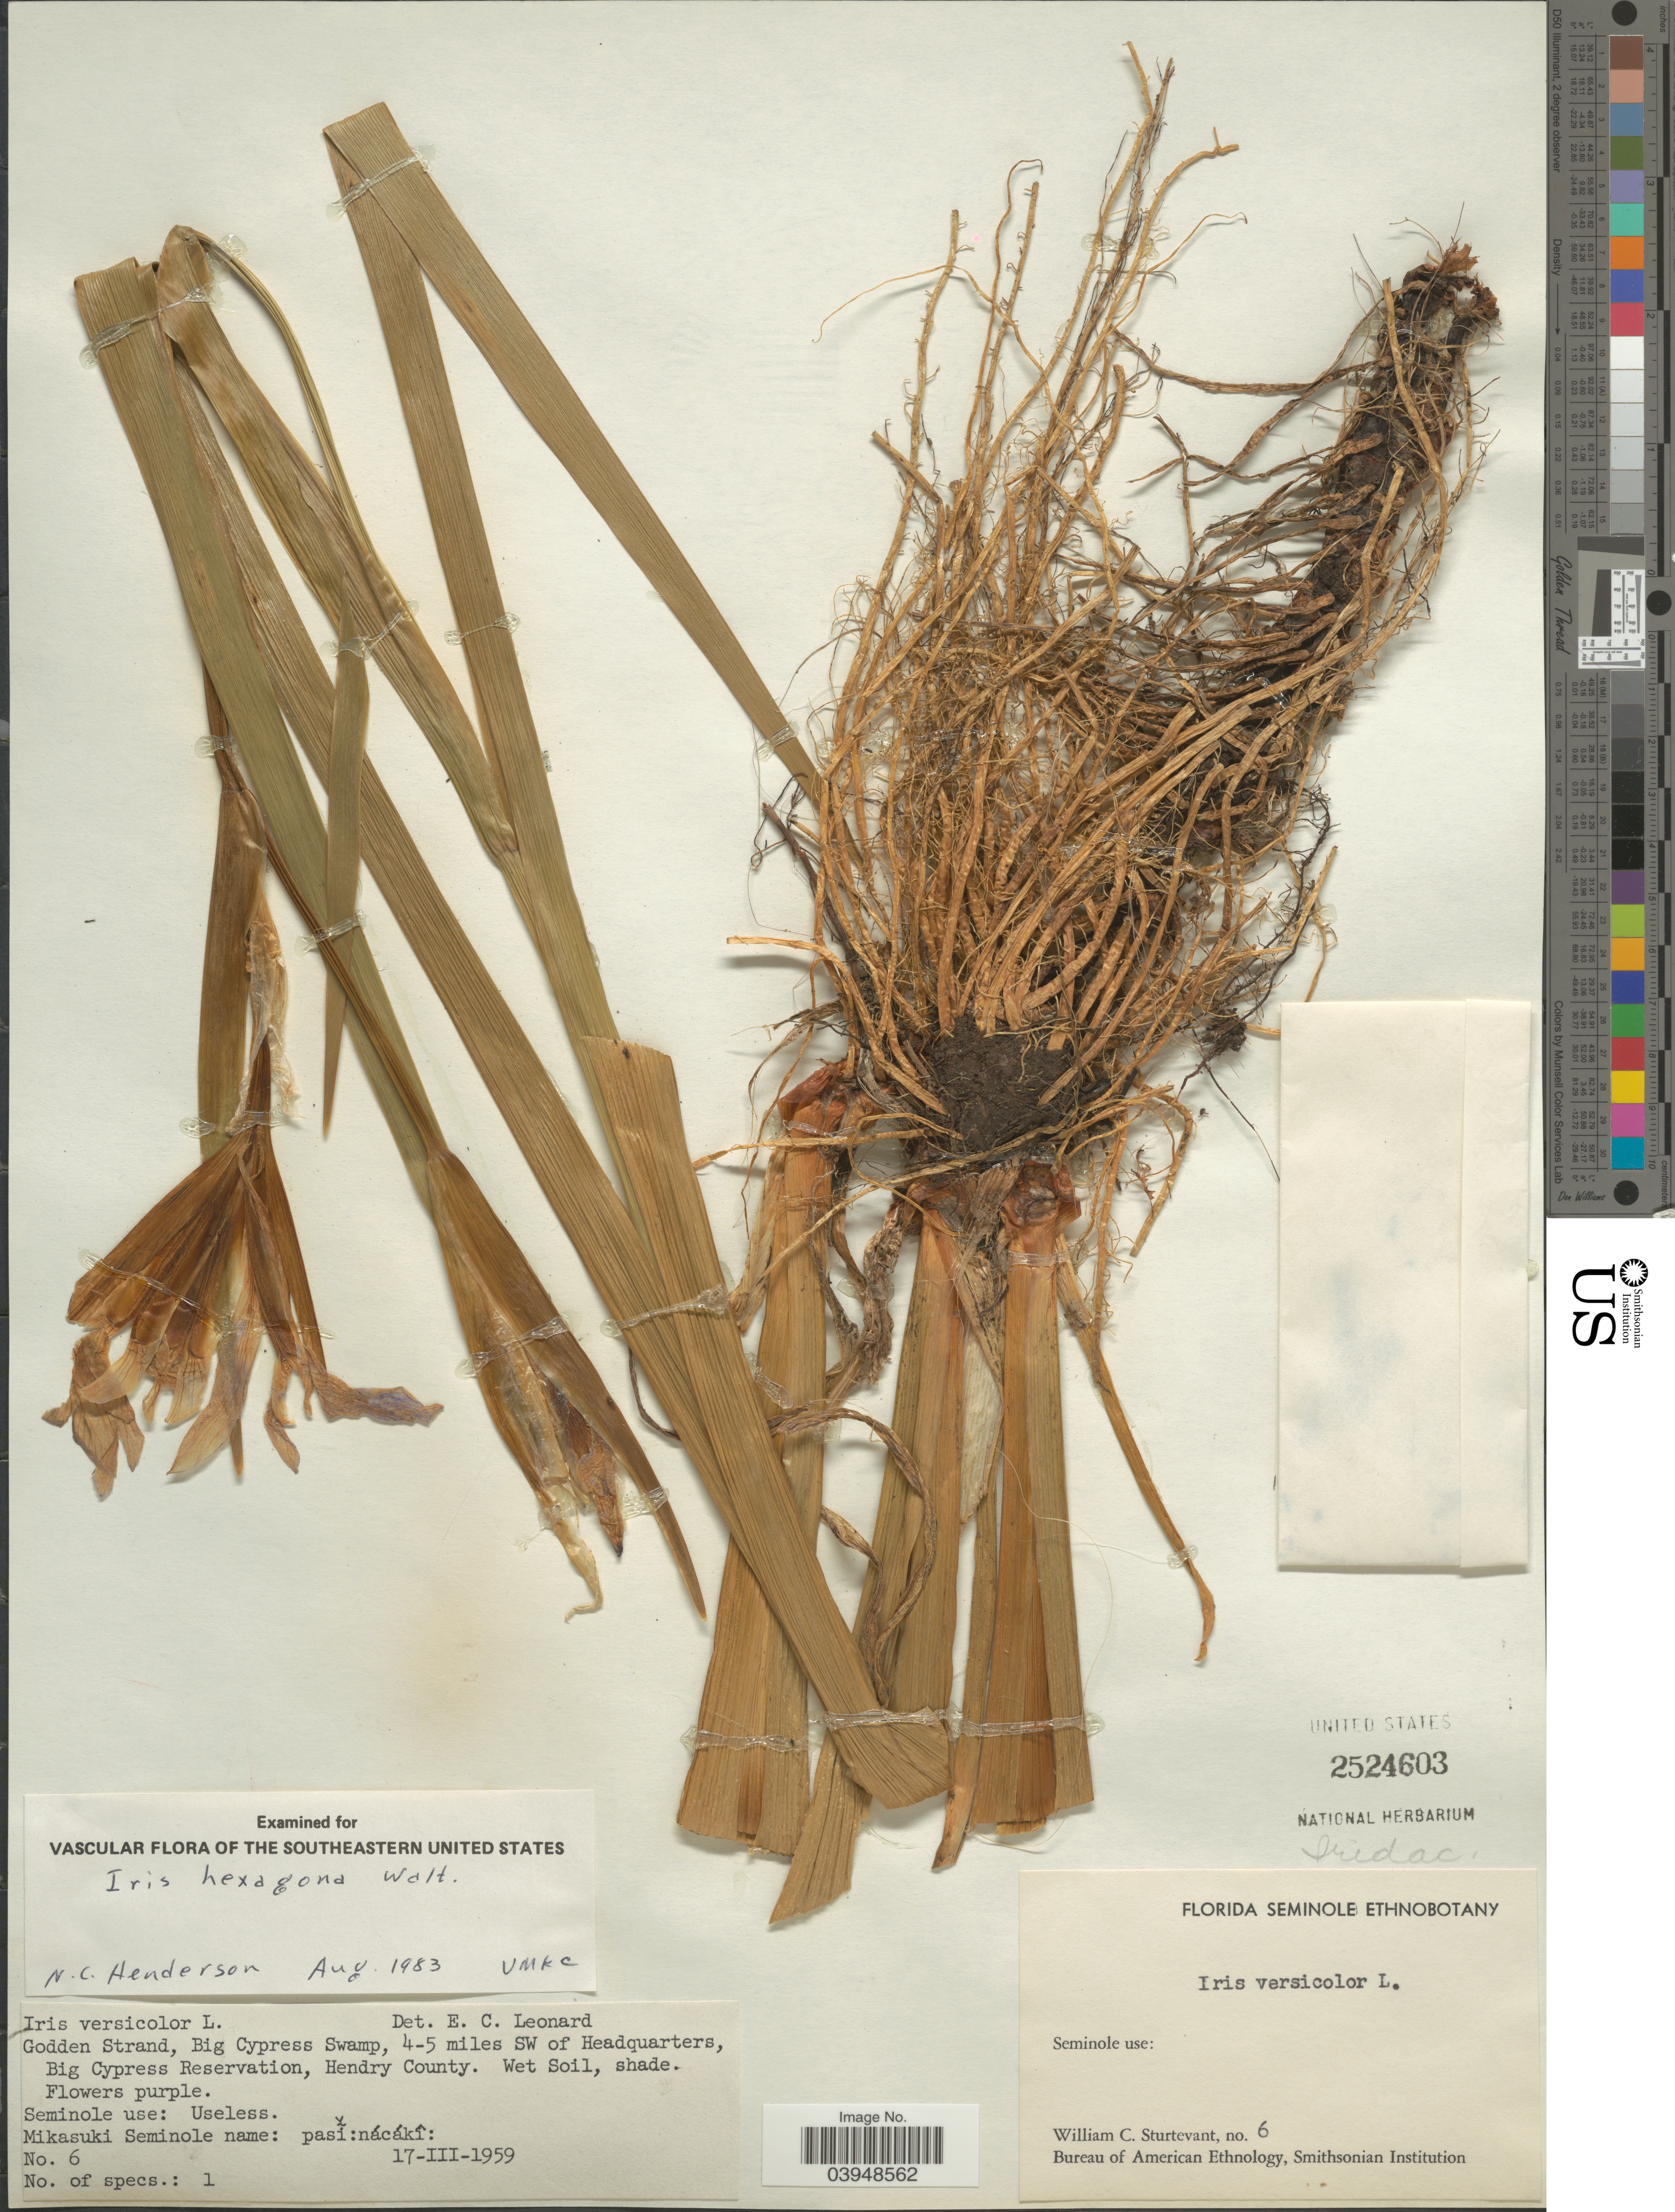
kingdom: Plantae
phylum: Tracheophyta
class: Liliopsida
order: Asparagales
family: Iridaceae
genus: Iris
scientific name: Iris hexagona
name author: Walter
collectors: W. Sturtevant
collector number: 6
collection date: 1959-03-17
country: United States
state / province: Florida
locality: Godden Strand, Big Cypress Swamp, 4-5 miles SW of Headquarters, Big Cypress Reservation, Hendry County.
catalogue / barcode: US 2524603